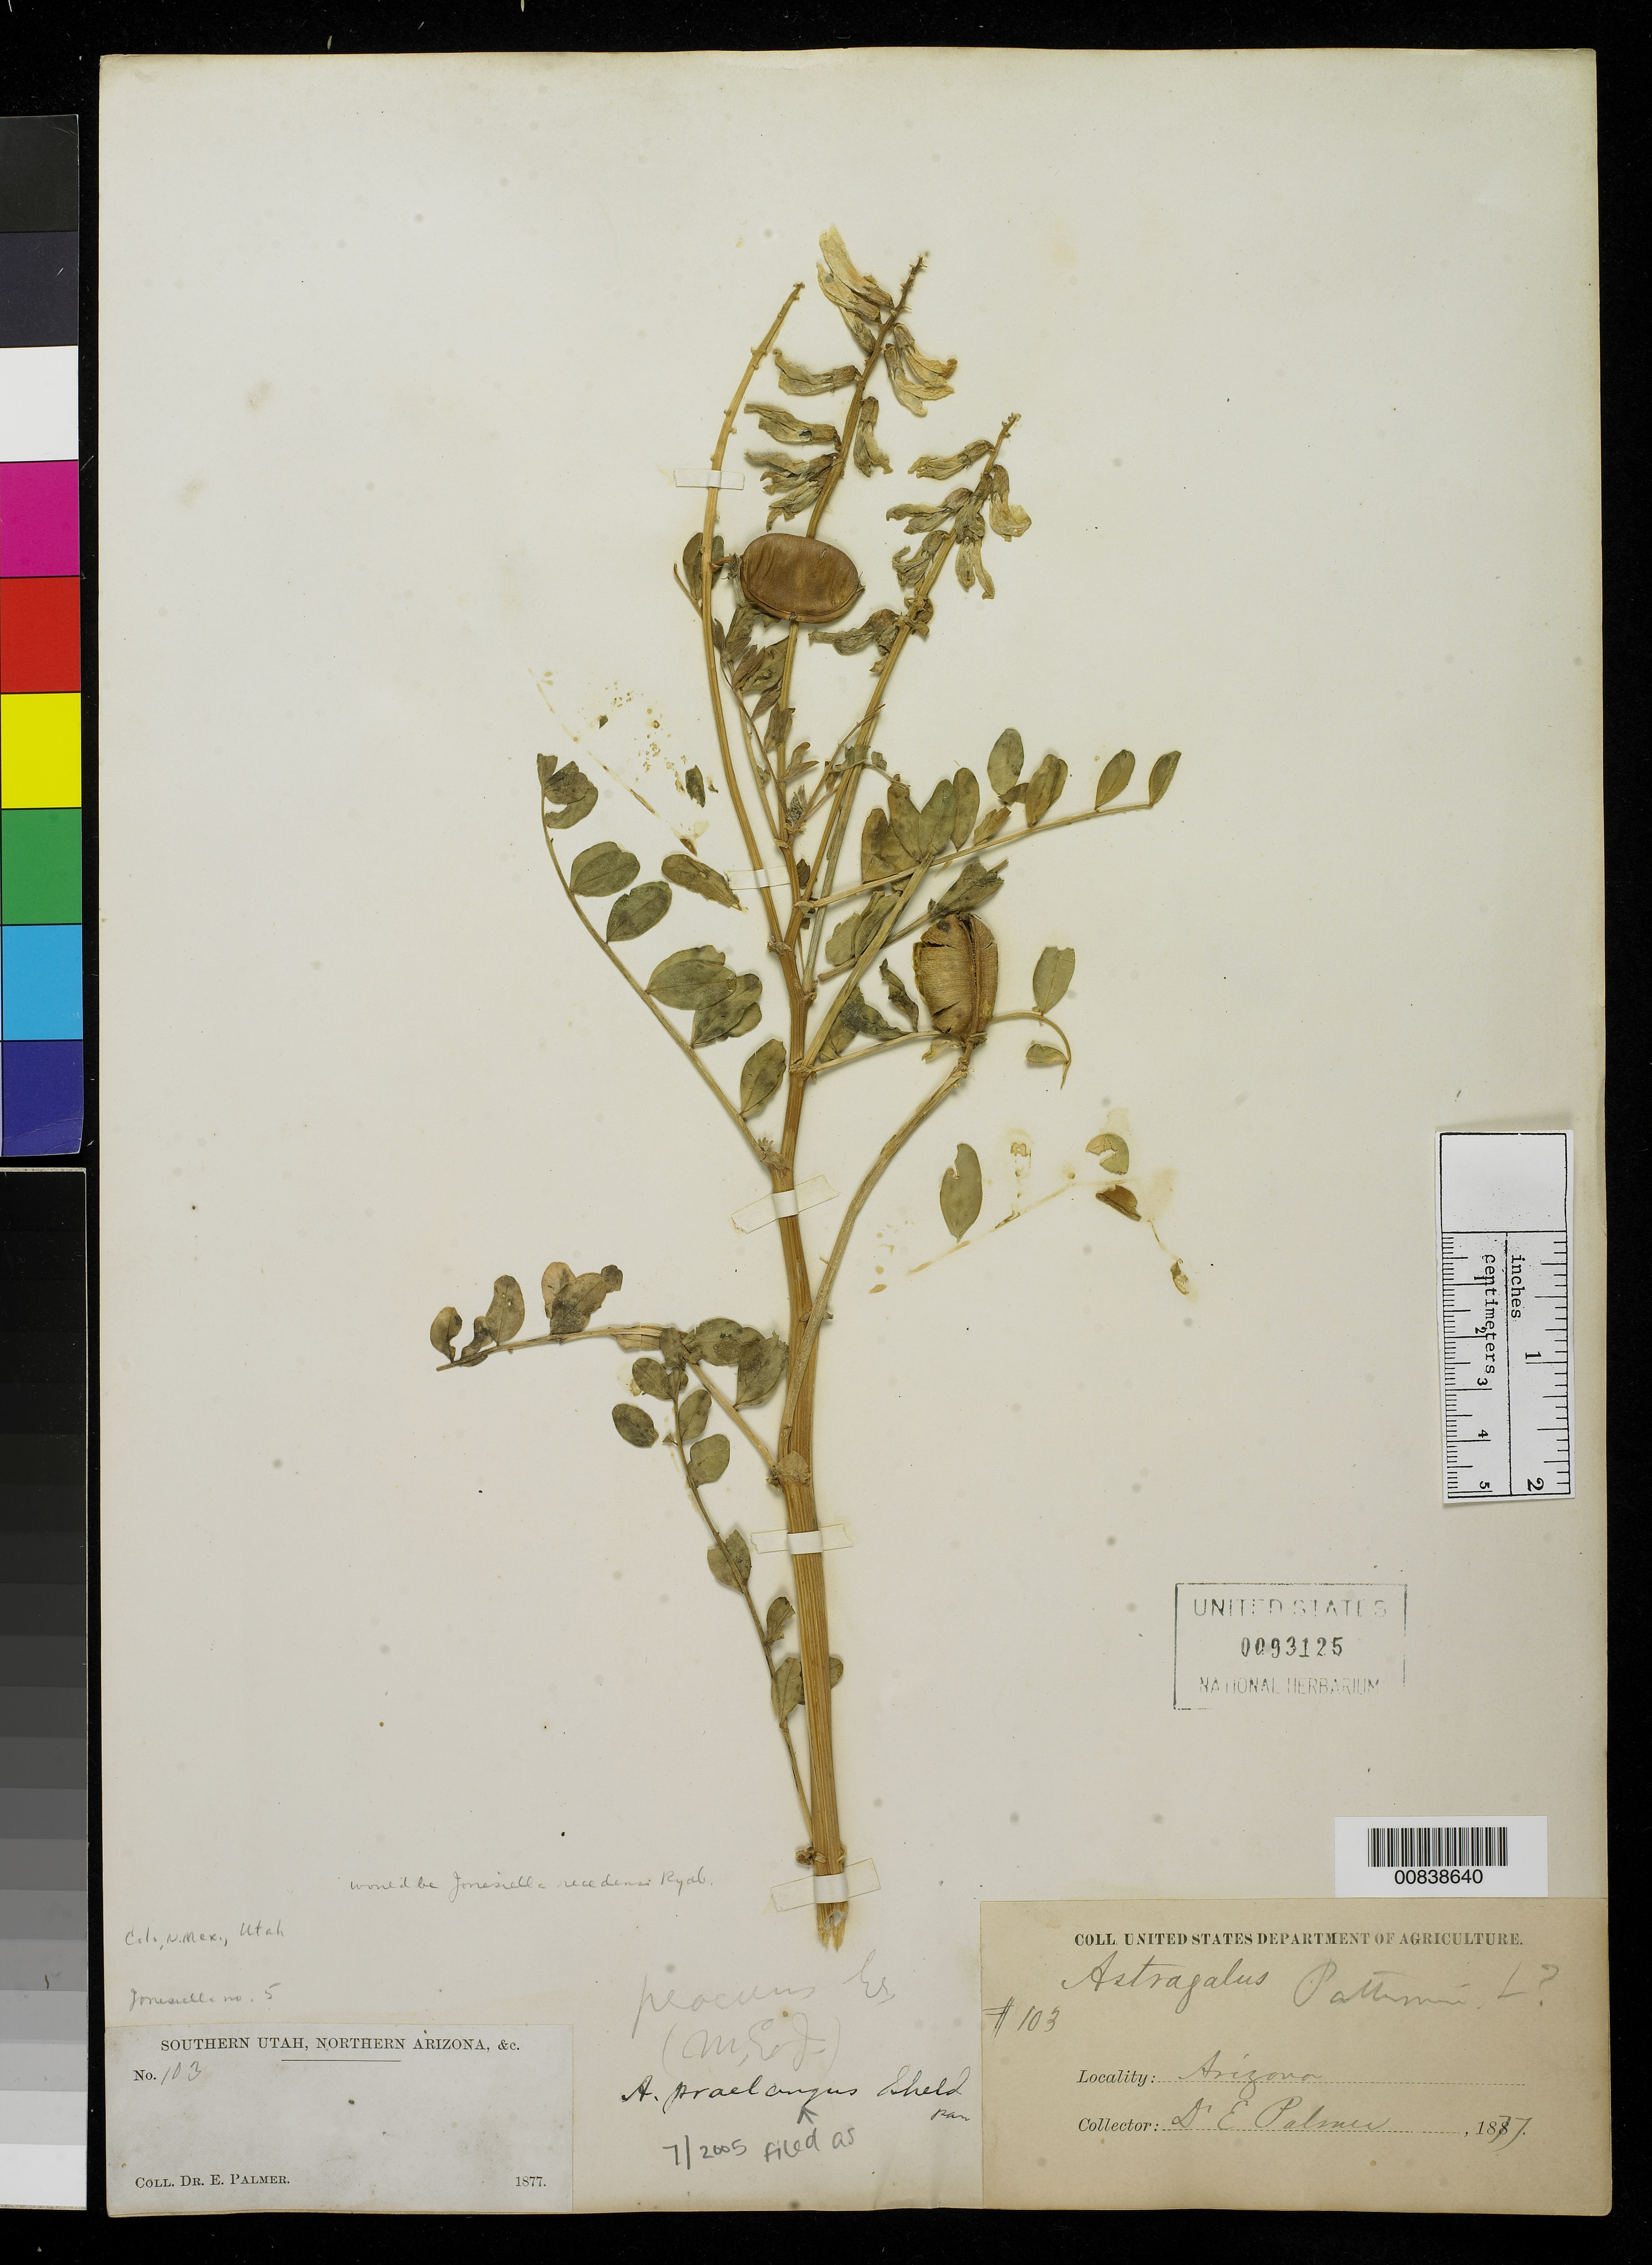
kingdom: Plantae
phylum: Tracheophyta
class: Magnoliopsida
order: Fabales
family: Fabaceae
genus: Astragalus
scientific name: Astragalus praelongus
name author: E. Sheld.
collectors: E. Palmer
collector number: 103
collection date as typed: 1877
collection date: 1877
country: United States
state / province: Arizona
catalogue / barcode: US 93125